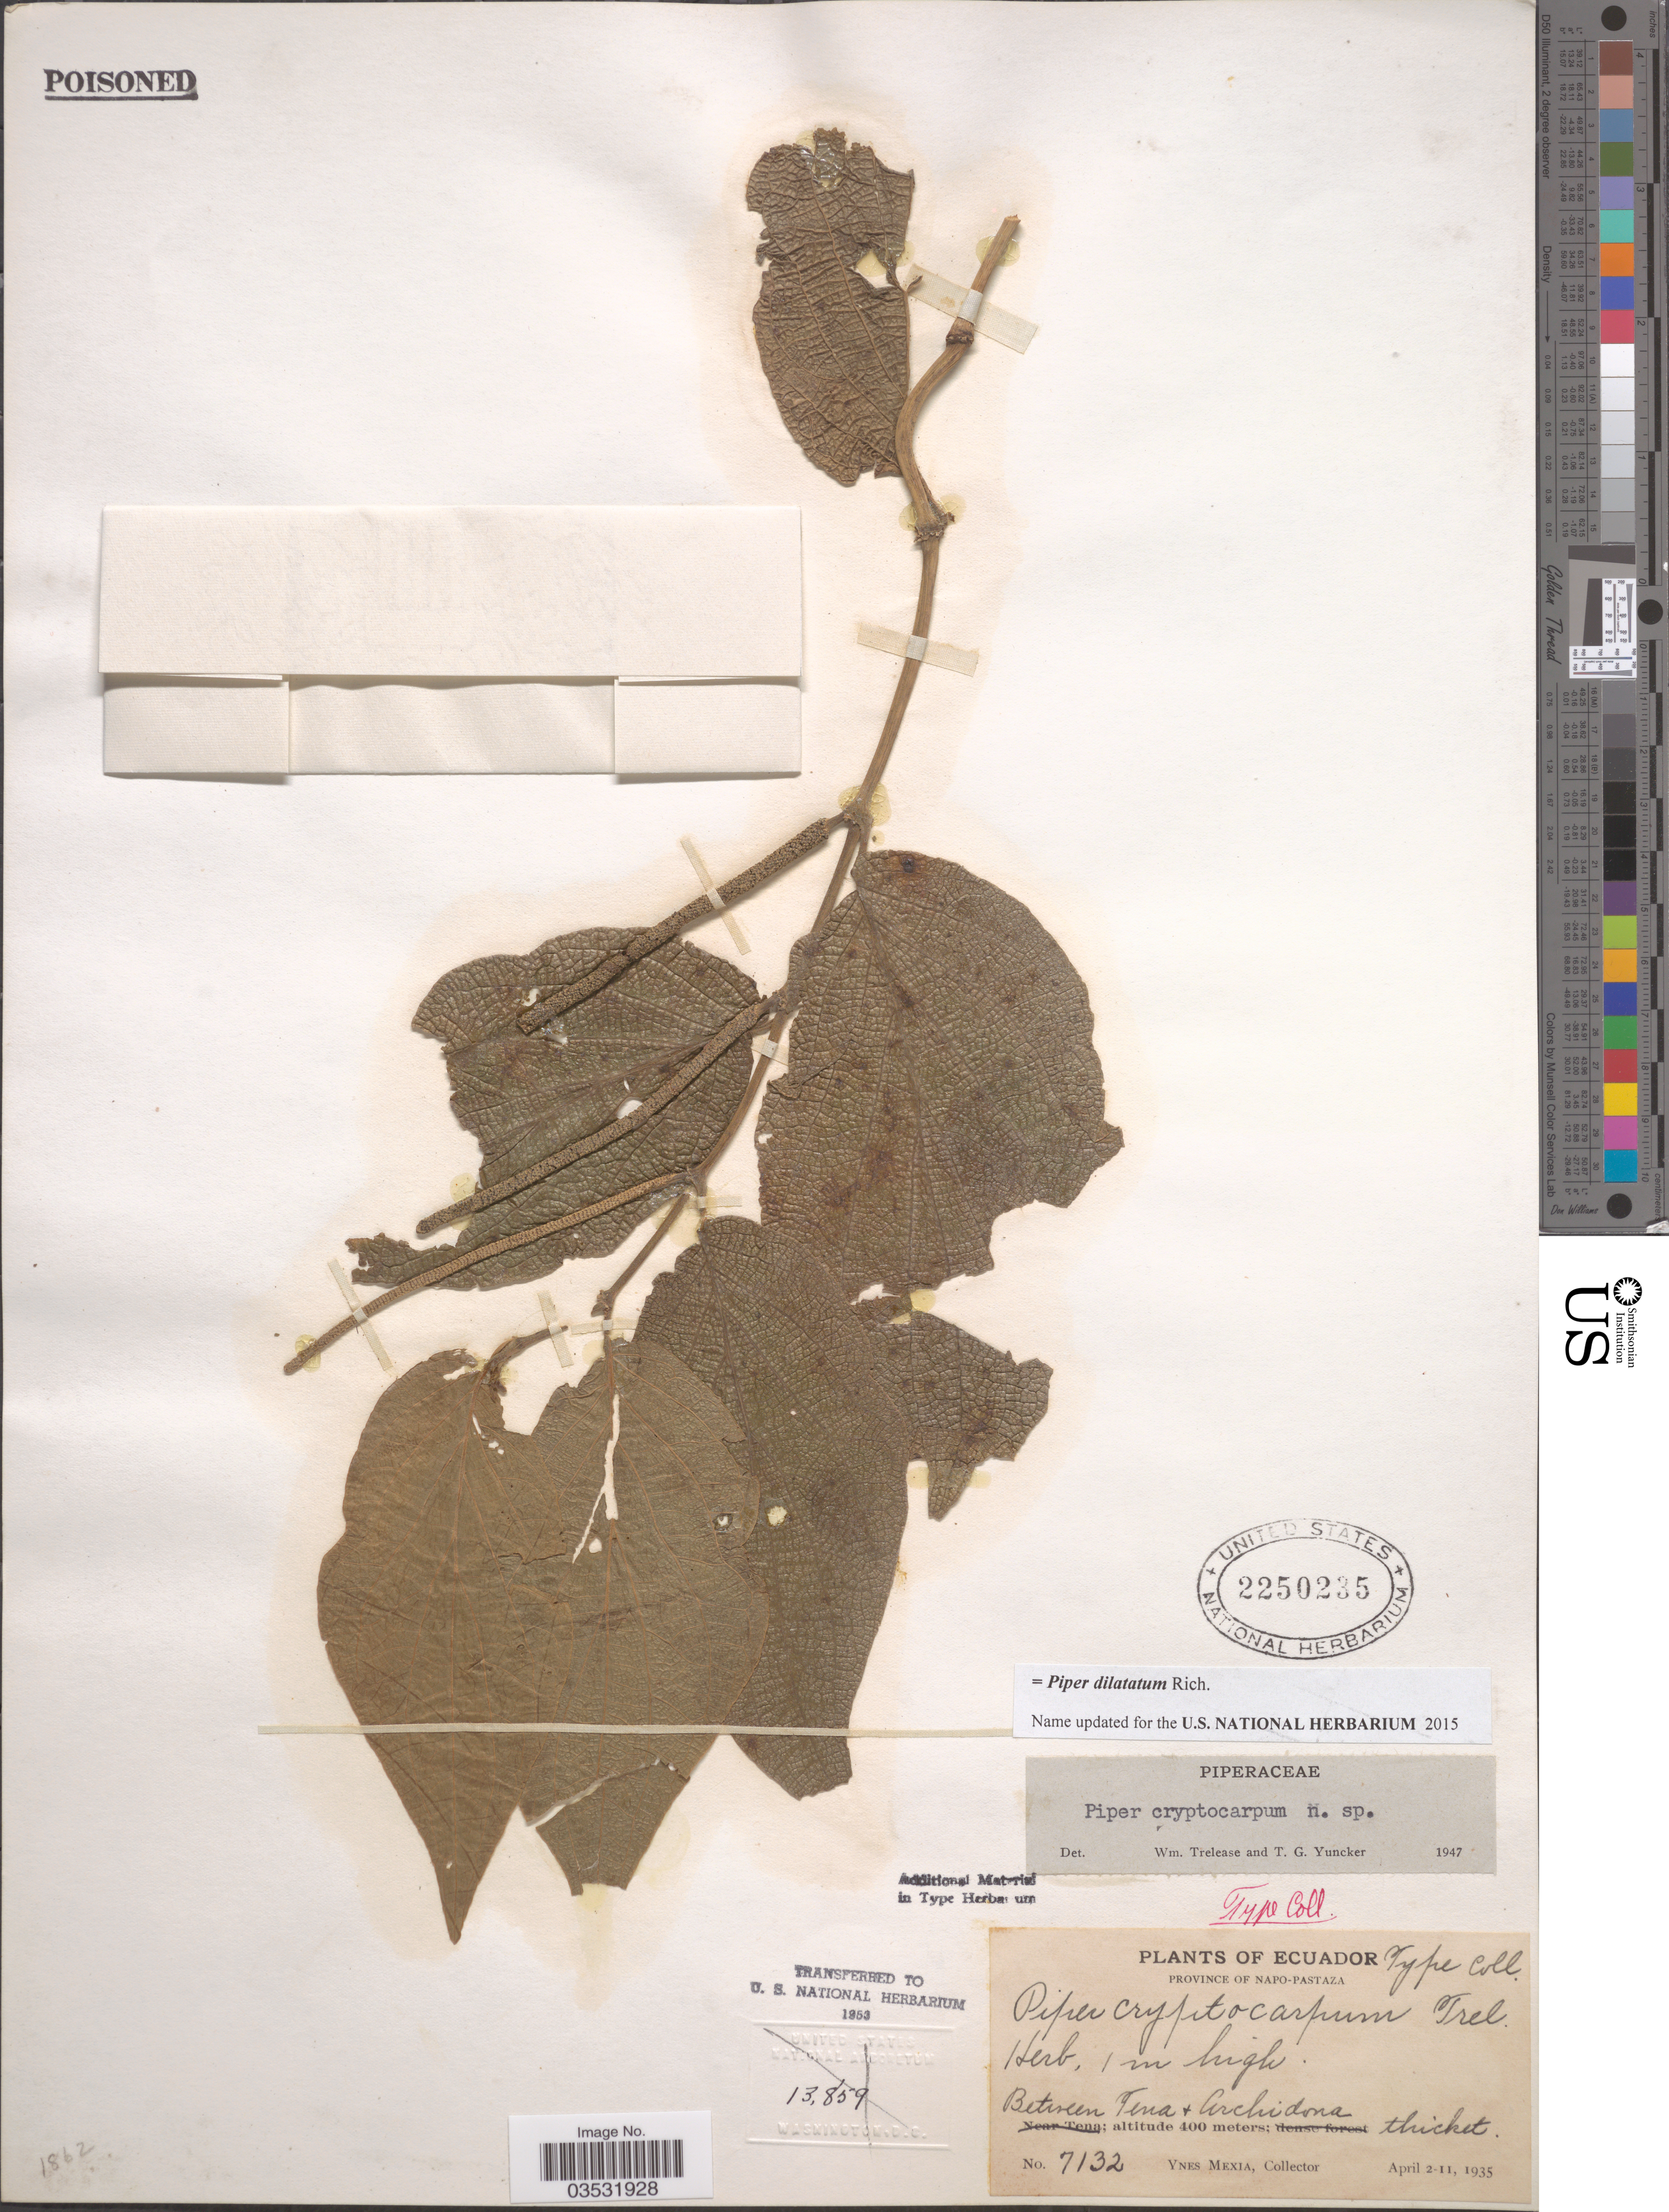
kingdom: Plantae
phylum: Tracheophyta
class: Magnoliopsida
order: Piperales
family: Piperaceae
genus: Piper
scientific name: Piper dilatatum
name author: Rich.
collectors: Y. Mexia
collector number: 7132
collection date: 1935-04-02/1935-04-11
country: Ecuador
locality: Province Napo-Pastaza. Between Tena + Archidona thicket.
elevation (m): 400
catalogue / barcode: US 2250235